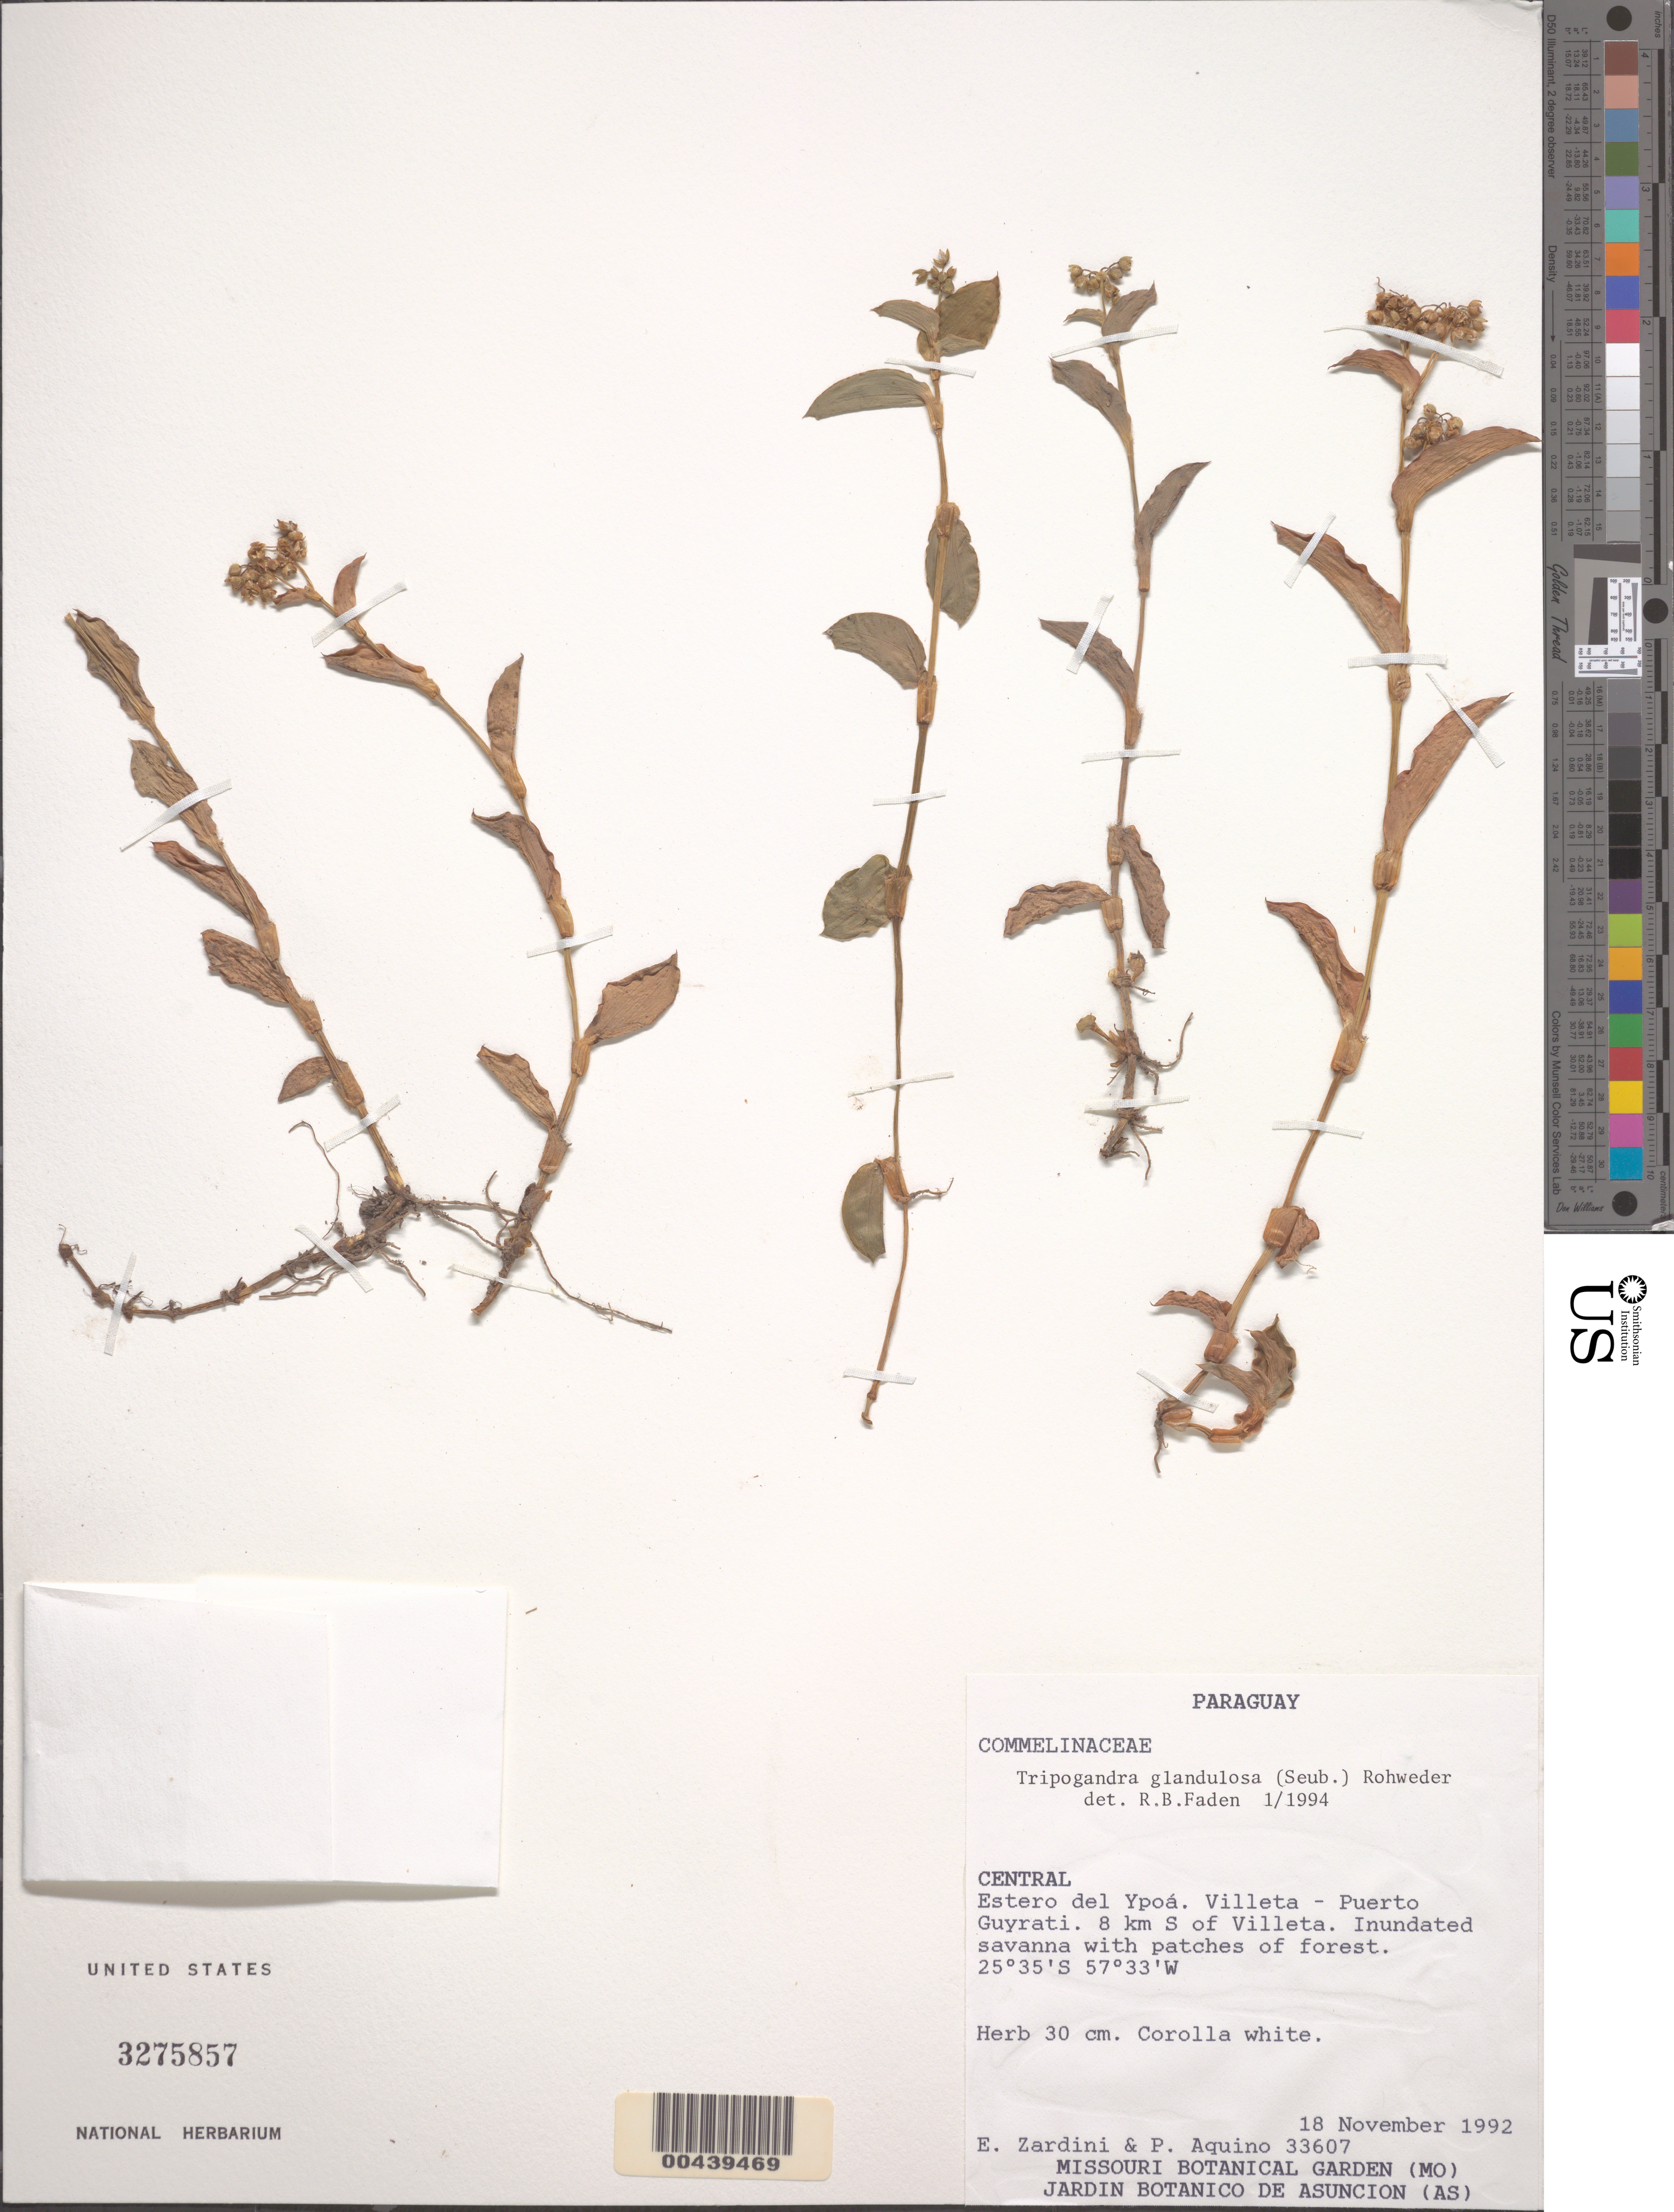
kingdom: Plantae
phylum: Tracheophyta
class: Liliopsida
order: Commelinales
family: Commelinaceae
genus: Tripogandra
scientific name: Tripogandra glandulosa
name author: (Seub.) Rohweder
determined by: Faden, Robert B., (US), Smithsonian Institution - National Museum of Natural History (UNITED STATES)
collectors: E. M. Zardini & P. Aquino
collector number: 33607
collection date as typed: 18 Nov 1992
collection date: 1992-11-18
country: Paraguay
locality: Estero del ypoa, villeta-puerto guyrati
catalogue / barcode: US 3275857